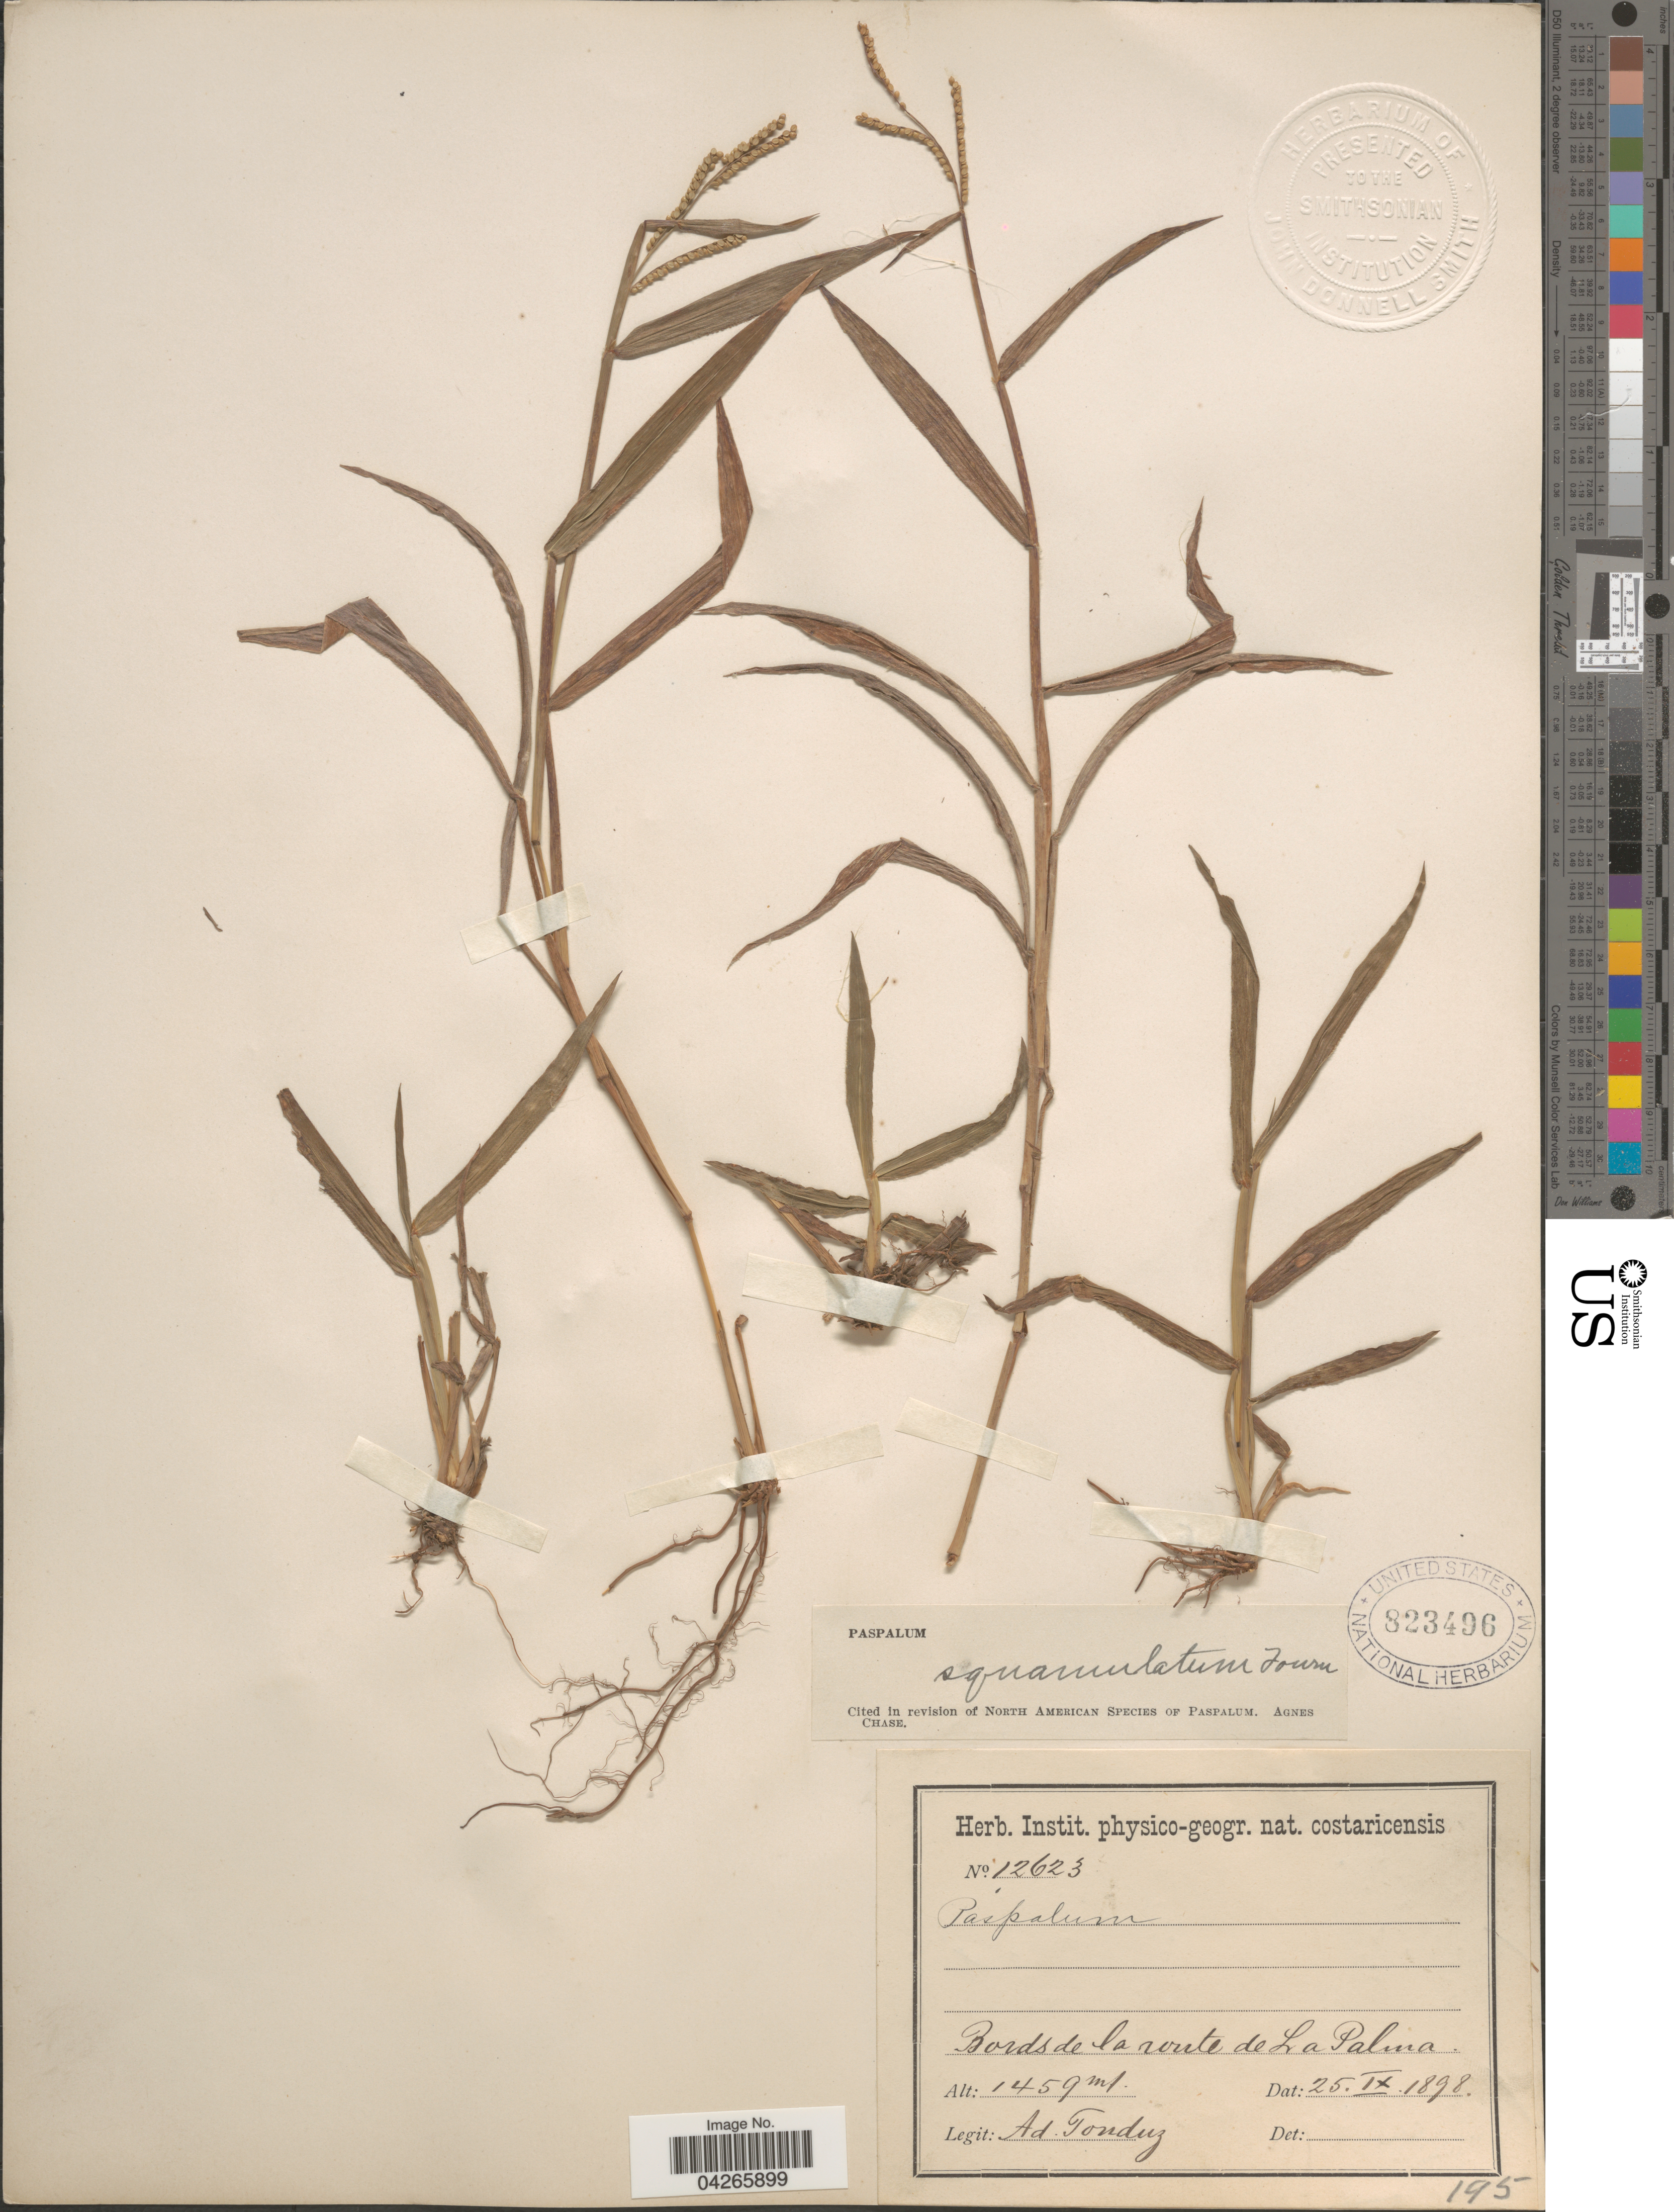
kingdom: Plantae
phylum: Tracheophyta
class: Liliopsida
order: Poales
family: Poaceae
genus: Paspalum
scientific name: Paspalum squamulatum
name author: E. Fourn.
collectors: A. Tonduz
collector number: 12623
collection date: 1898-09-25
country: Costa Rica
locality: Bords de la route de La Palma.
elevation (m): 1459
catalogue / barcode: US 823496